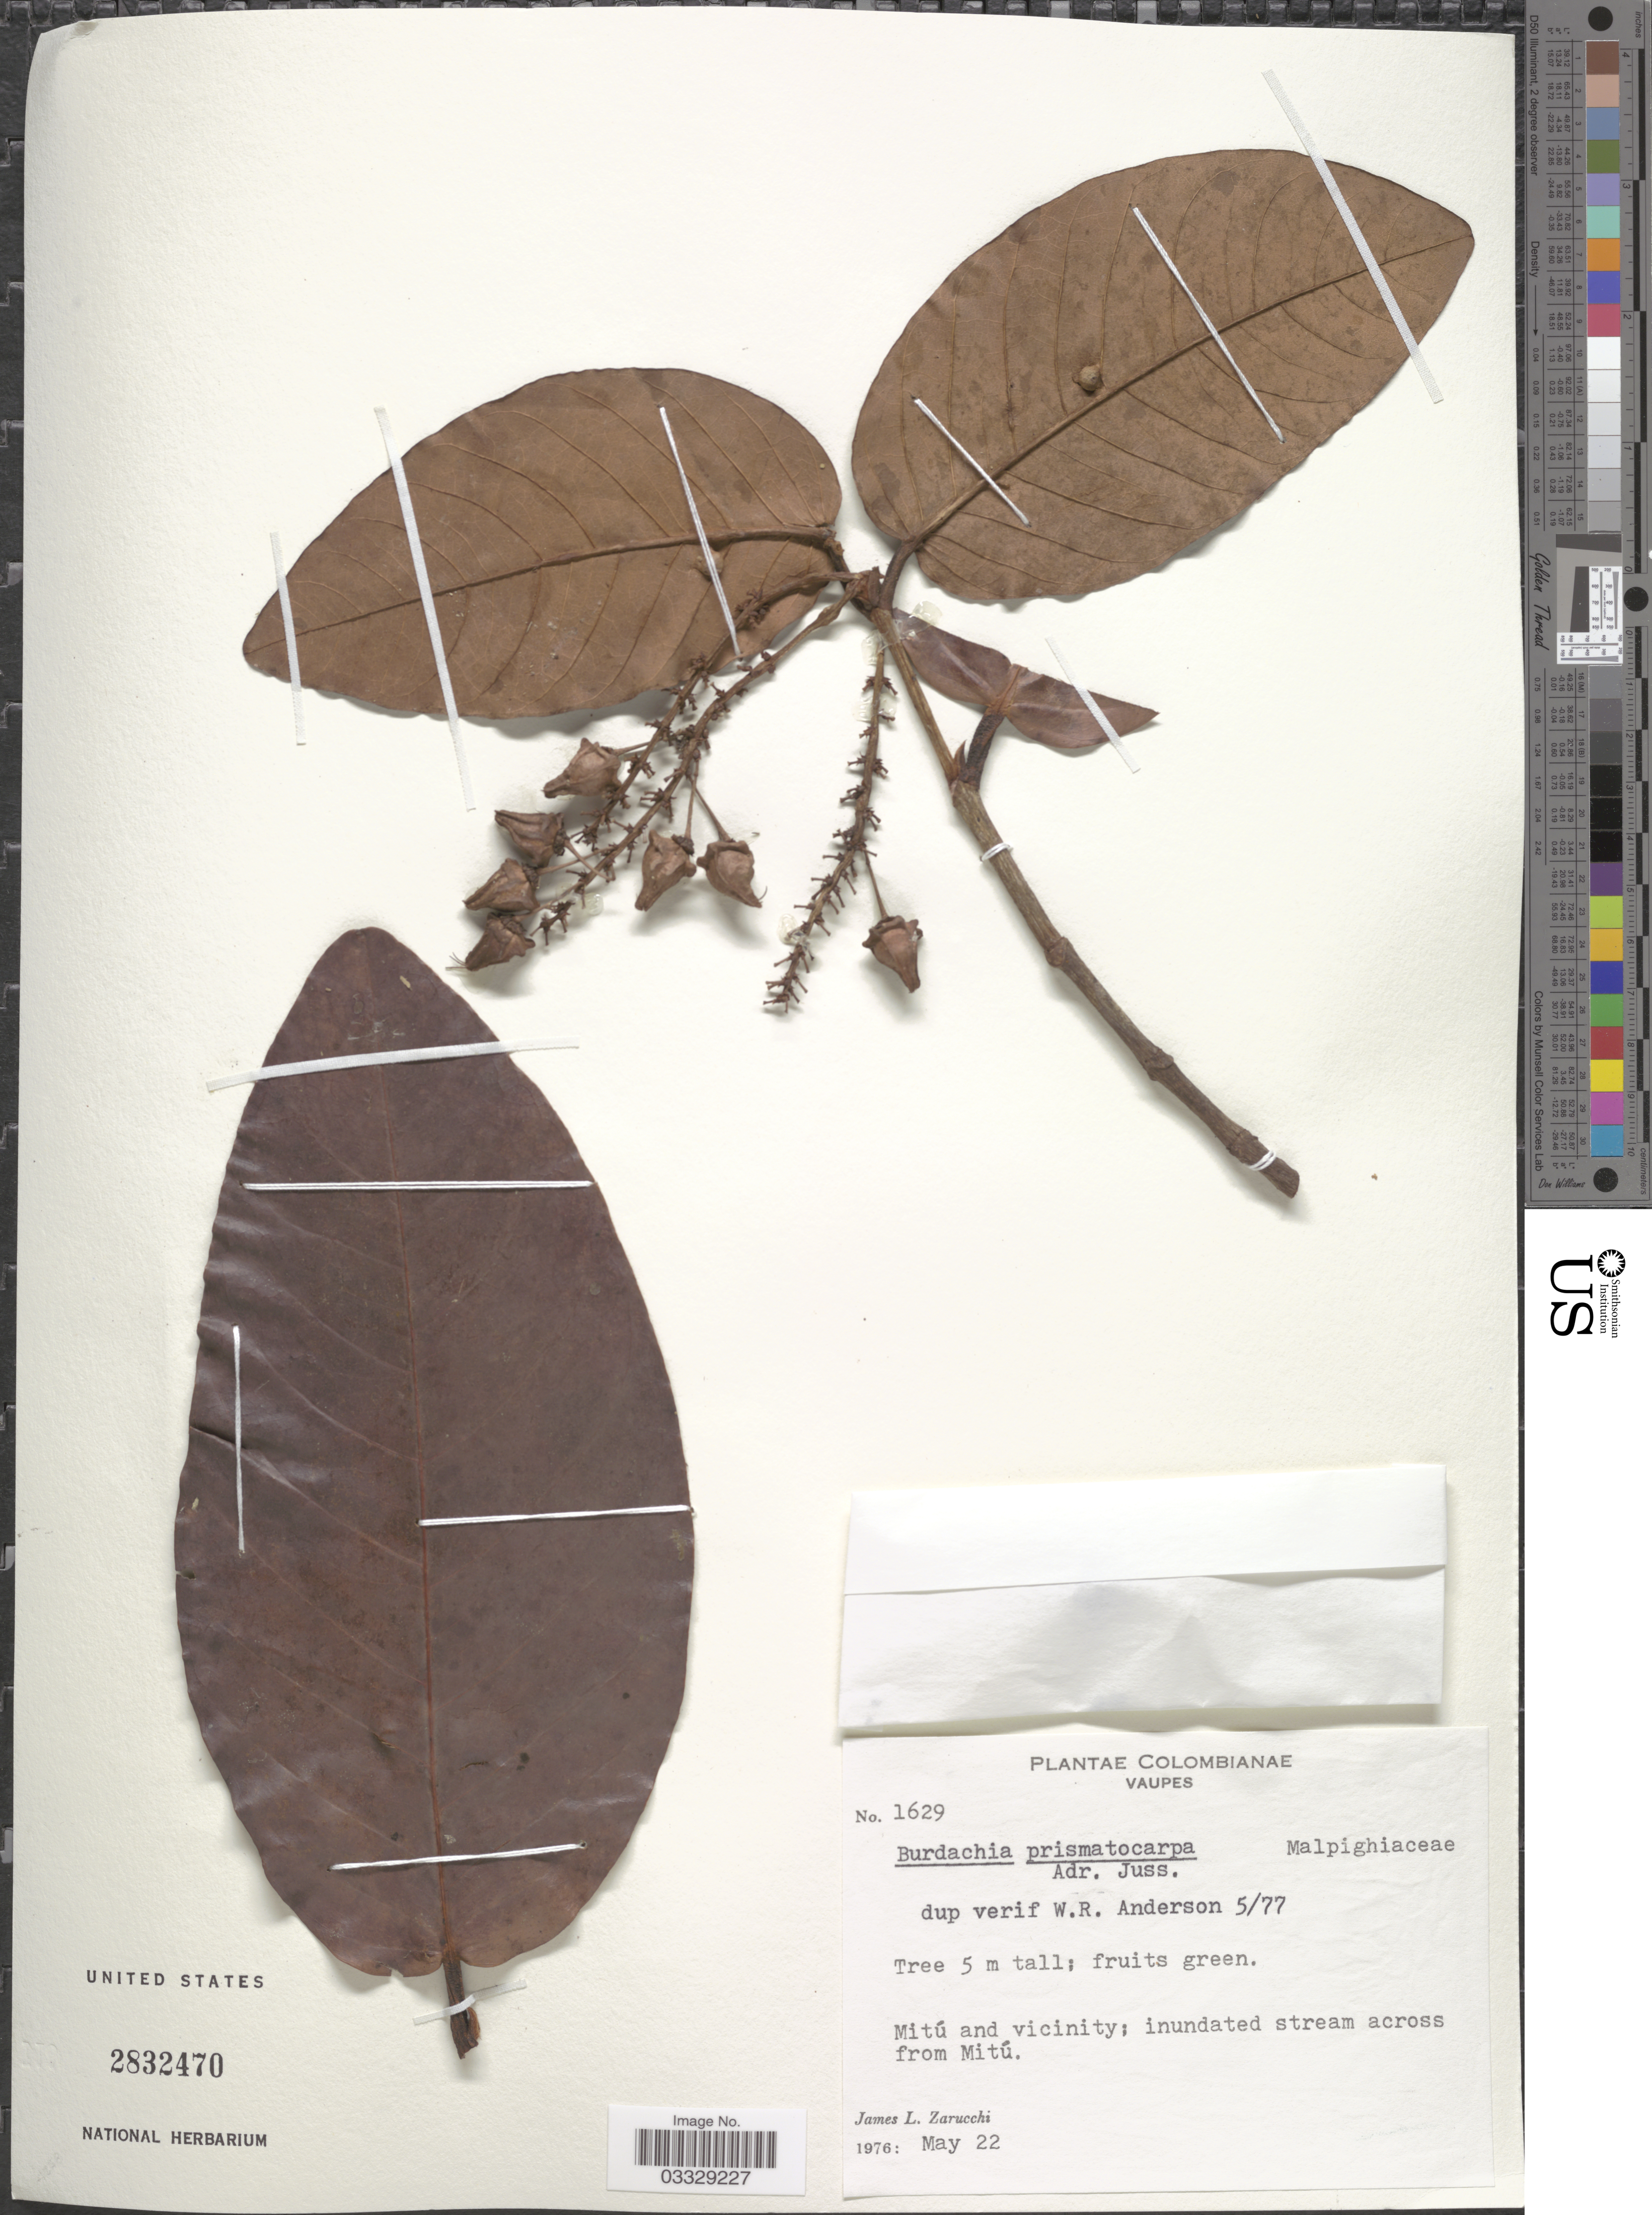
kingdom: Plantae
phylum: Tracheophyta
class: Magnoliopsida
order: Malpighiales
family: Malpighiaceae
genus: Burdachia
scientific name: Burdachia prismatocarpa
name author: A. Juss.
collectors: J. L. Zarucchi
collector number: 1629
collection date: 1976-05-22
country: Colombia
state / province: Vaupés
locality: Mitú and vicinity; inundated stream across from Mitú.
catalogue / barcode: US 2832470